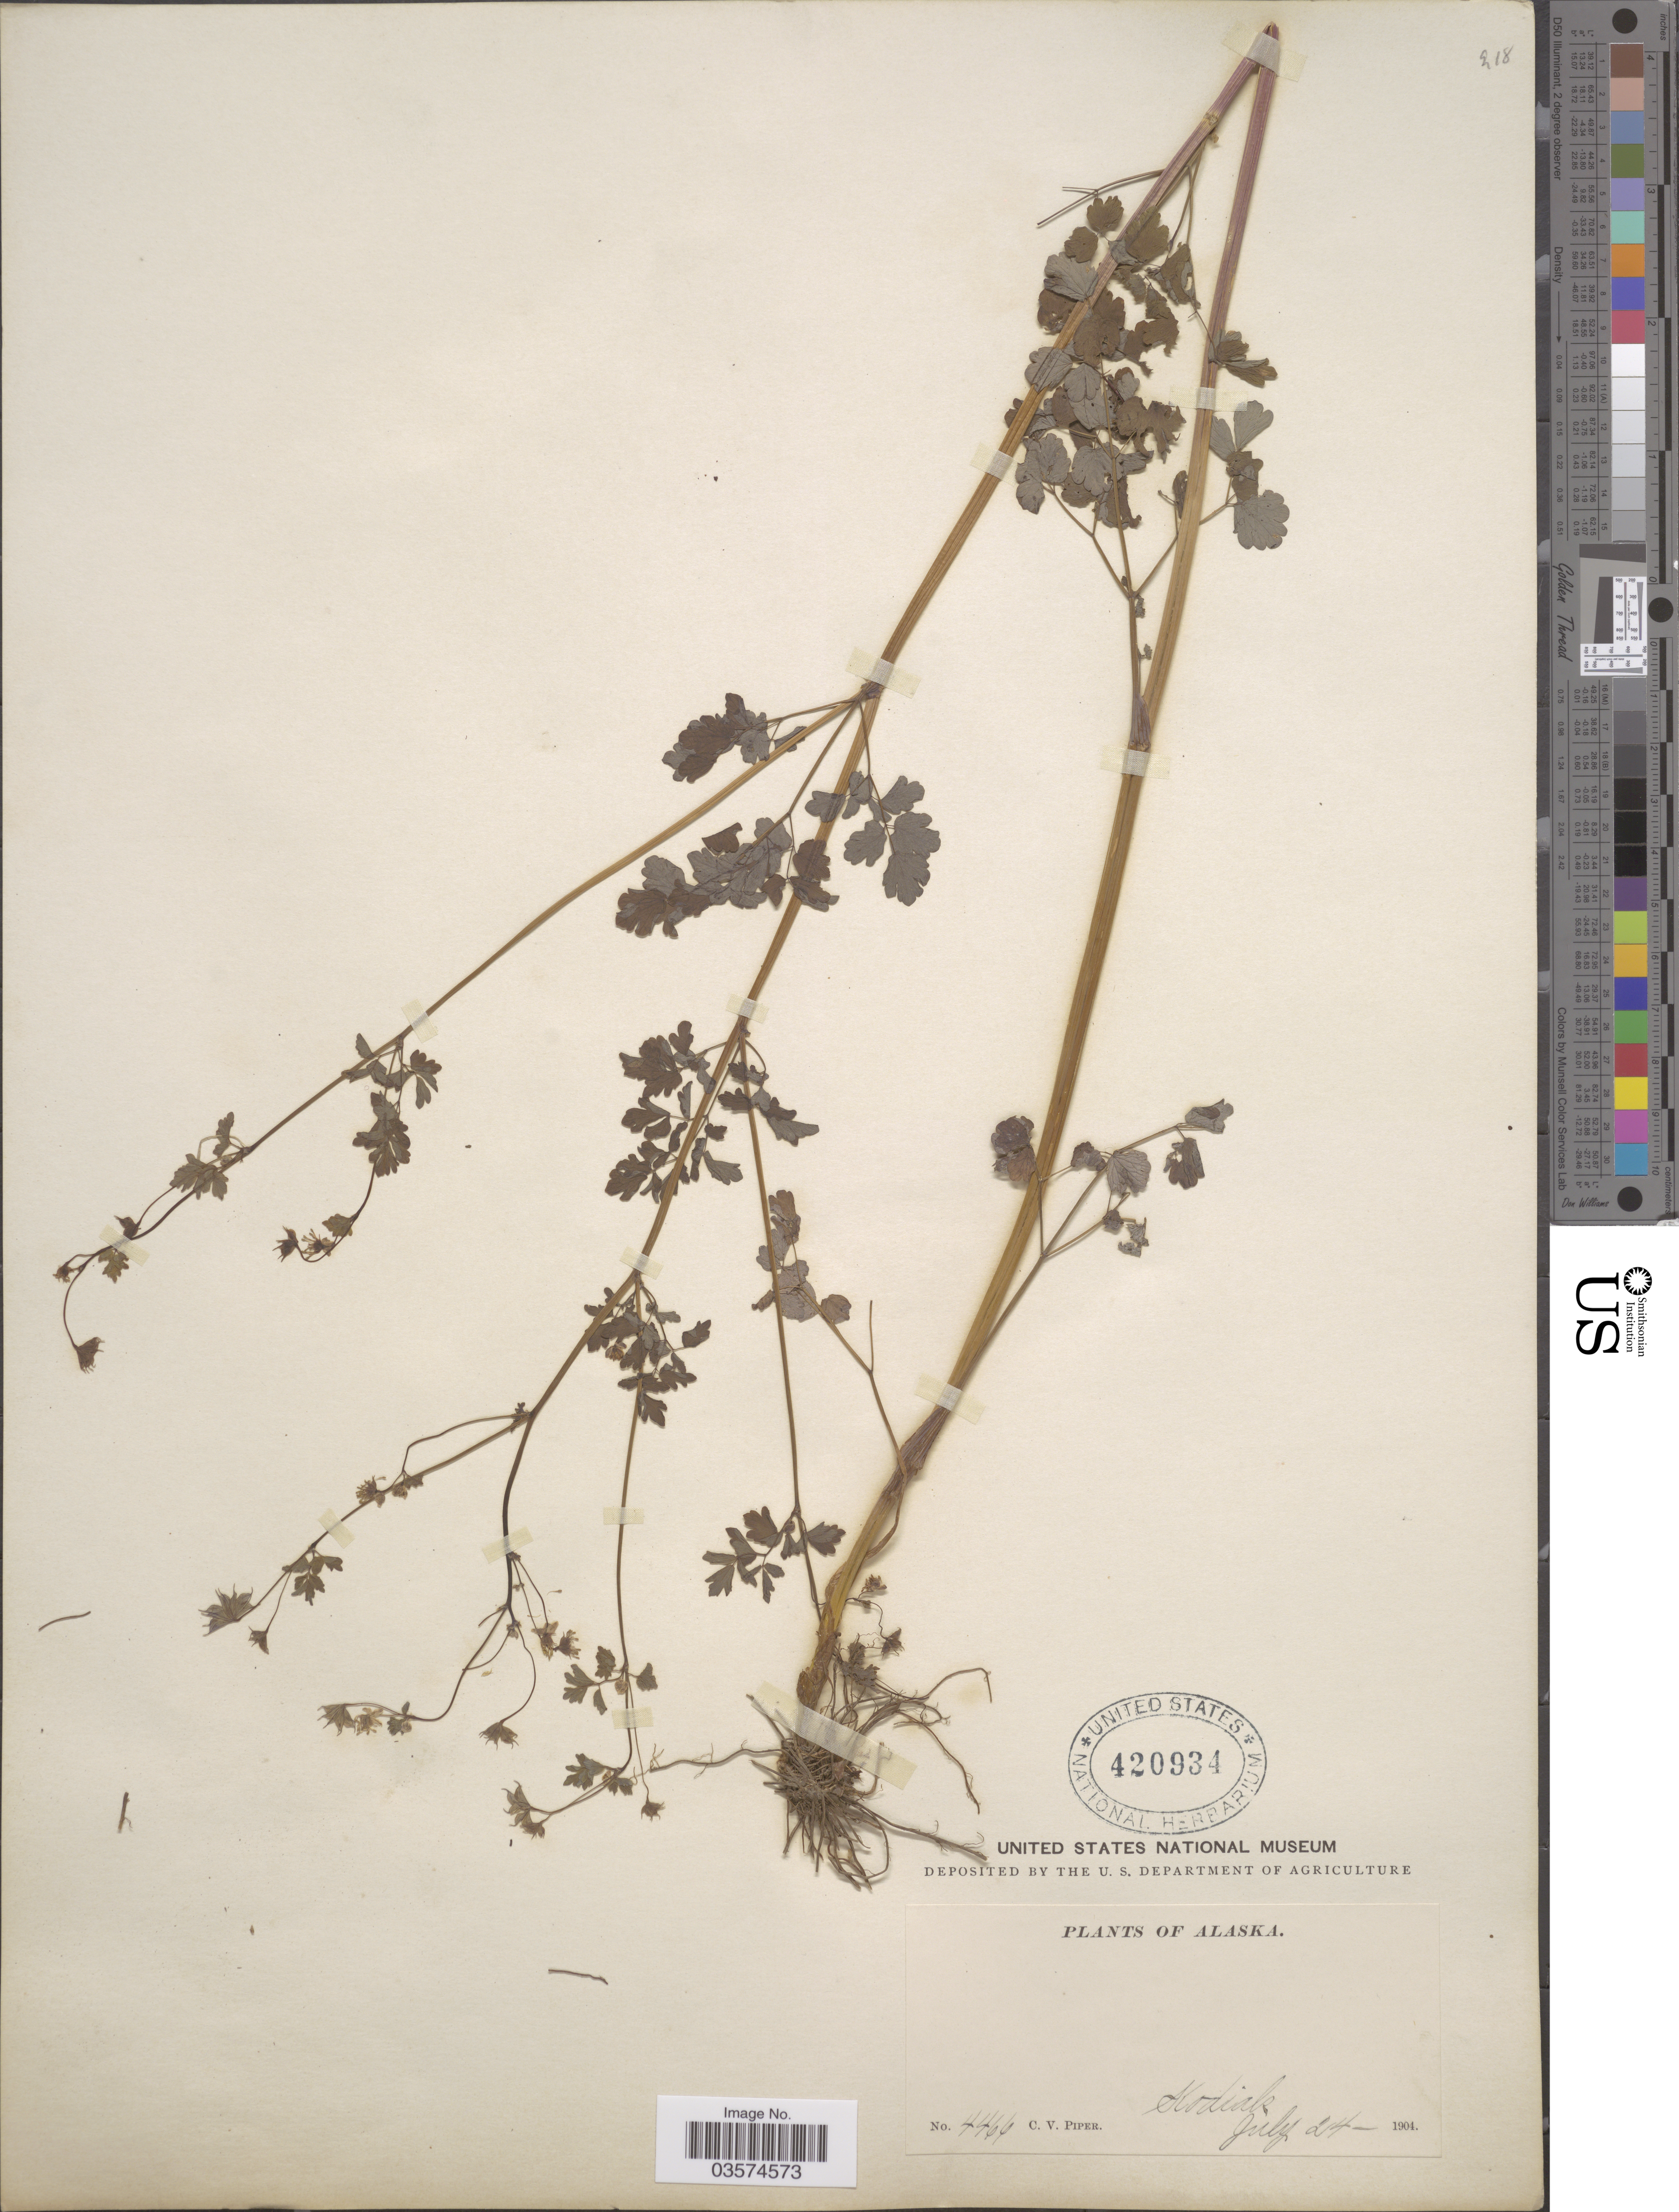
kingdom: Plantae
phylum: Tracheophyta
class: Magnoliopsida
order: Ranunculales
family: Ranunculaceae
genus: Thalictrum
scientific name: Thalictrum sparsiflorum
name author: Turcz. ex Fisch. & C.A. Mey.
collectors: C. V. Piper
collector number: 4466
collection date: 1904-07-24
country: United States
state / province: Alaska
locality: Kodiak.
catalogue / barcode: US 420934